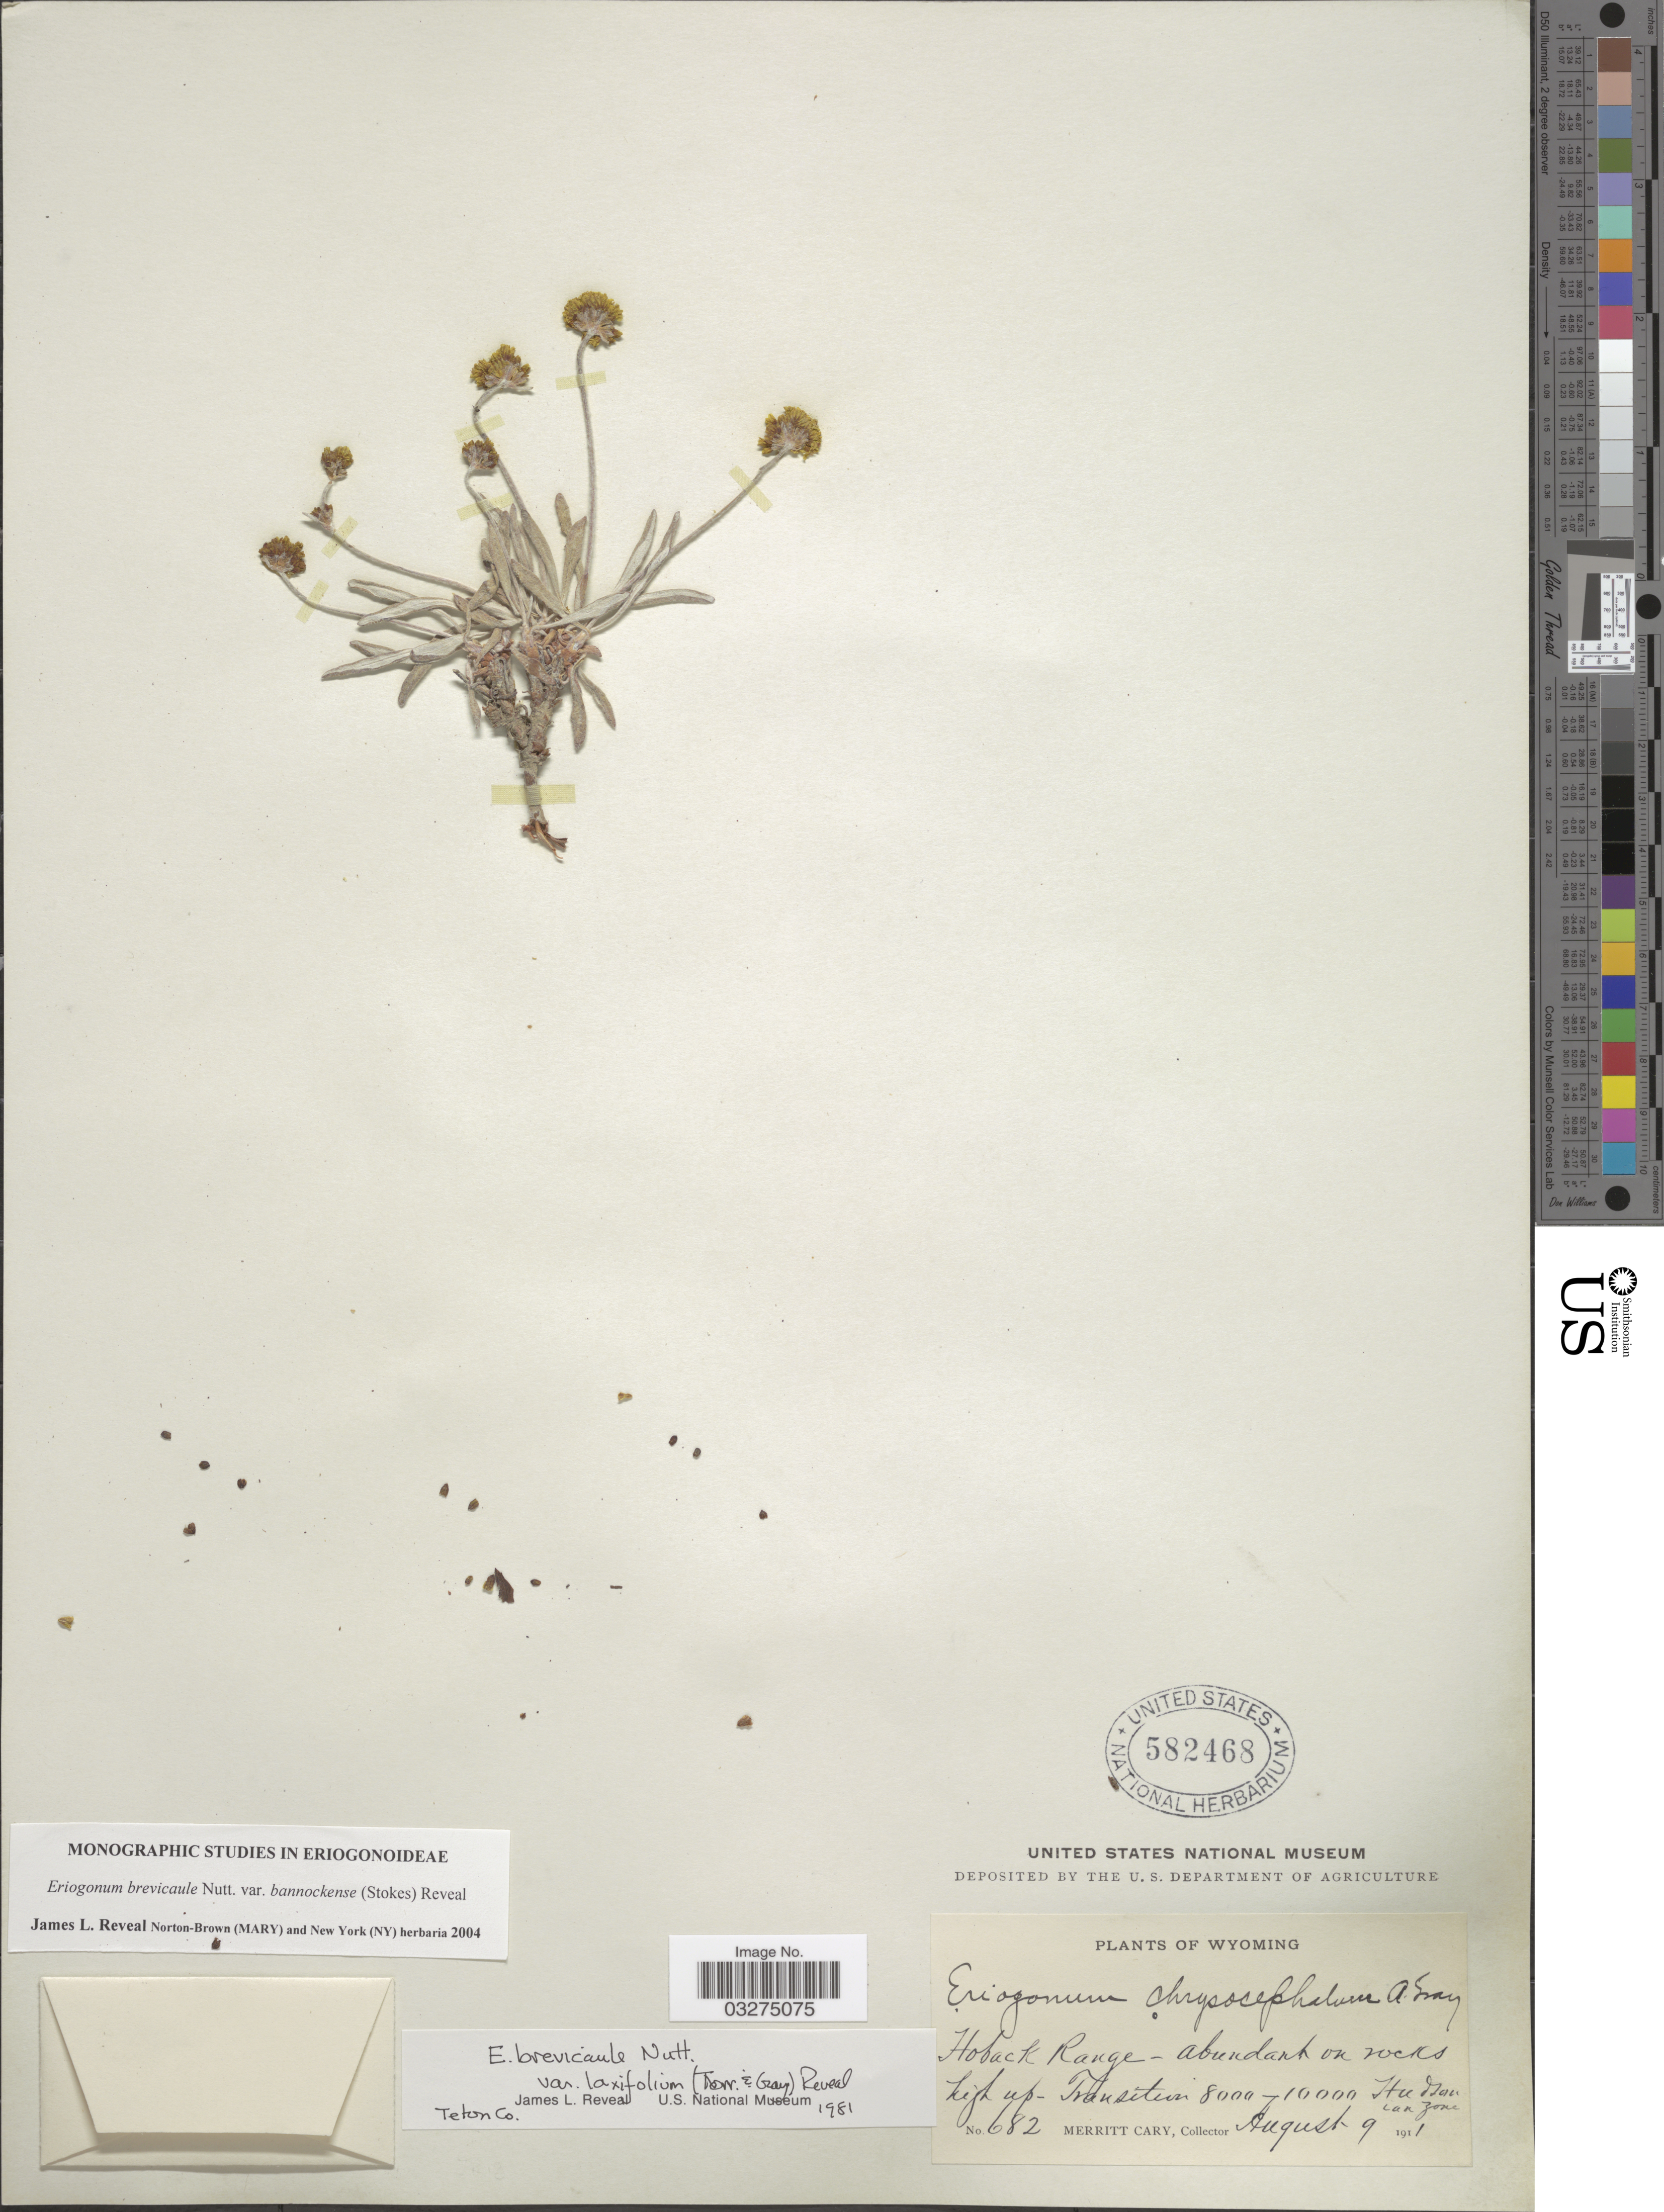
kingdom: Plantae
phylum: Tracheophyta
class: Magnoliopsida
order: Caryophyllales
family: Polygonaceae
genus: Eriogonum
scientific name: Eriogonum brevicaule var. laxifolium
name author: (Torr. & A. Gray) Reveal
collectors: M. Cary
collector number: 682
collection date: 1911-08-09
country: United States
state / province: Wyoming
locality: Hoback Range.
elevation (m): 2438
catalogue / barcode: US 582468